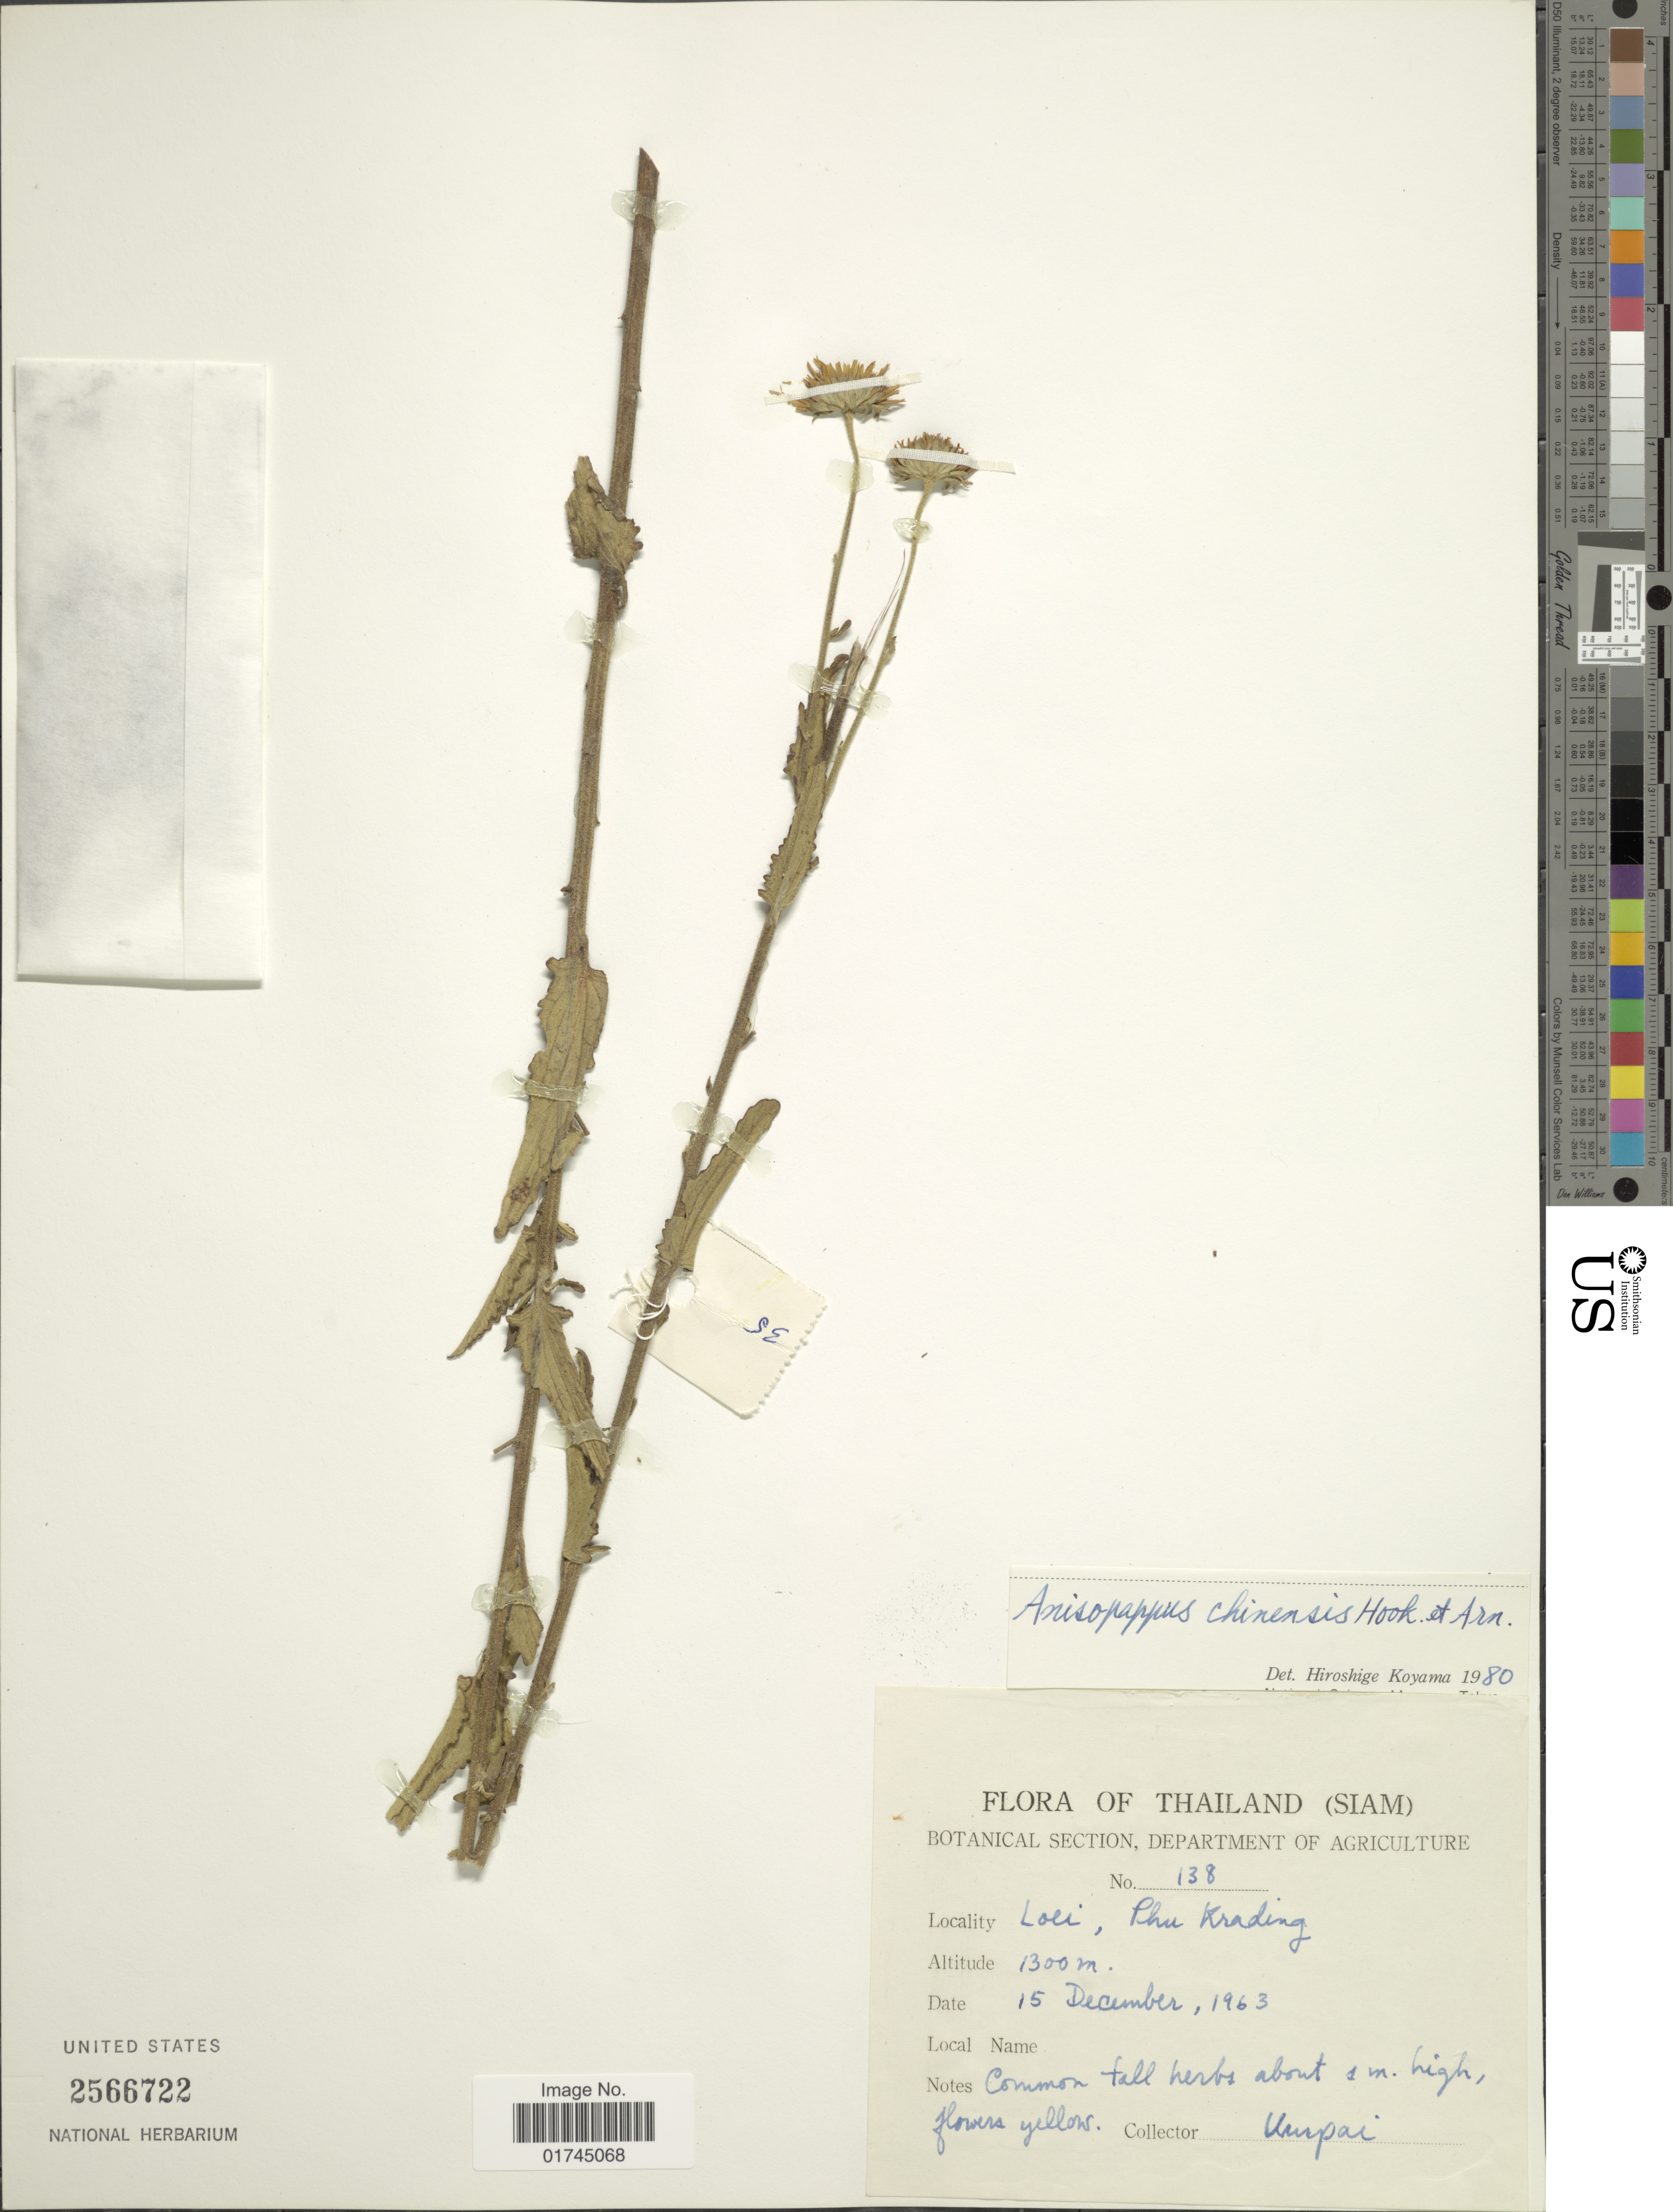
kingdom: Plantae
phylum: Tracheophyta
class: Magnoliopsida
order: Asterales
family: Asteraceae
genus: Anisopappus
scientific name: Anisopappus chinensis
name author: Hook. & Arn.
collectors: Urupai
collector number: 138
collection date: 1963-12-15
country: Thailand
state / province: Loei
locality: Thailand (Siam), Phu Krading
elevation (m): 1300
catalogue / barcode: US 2566722